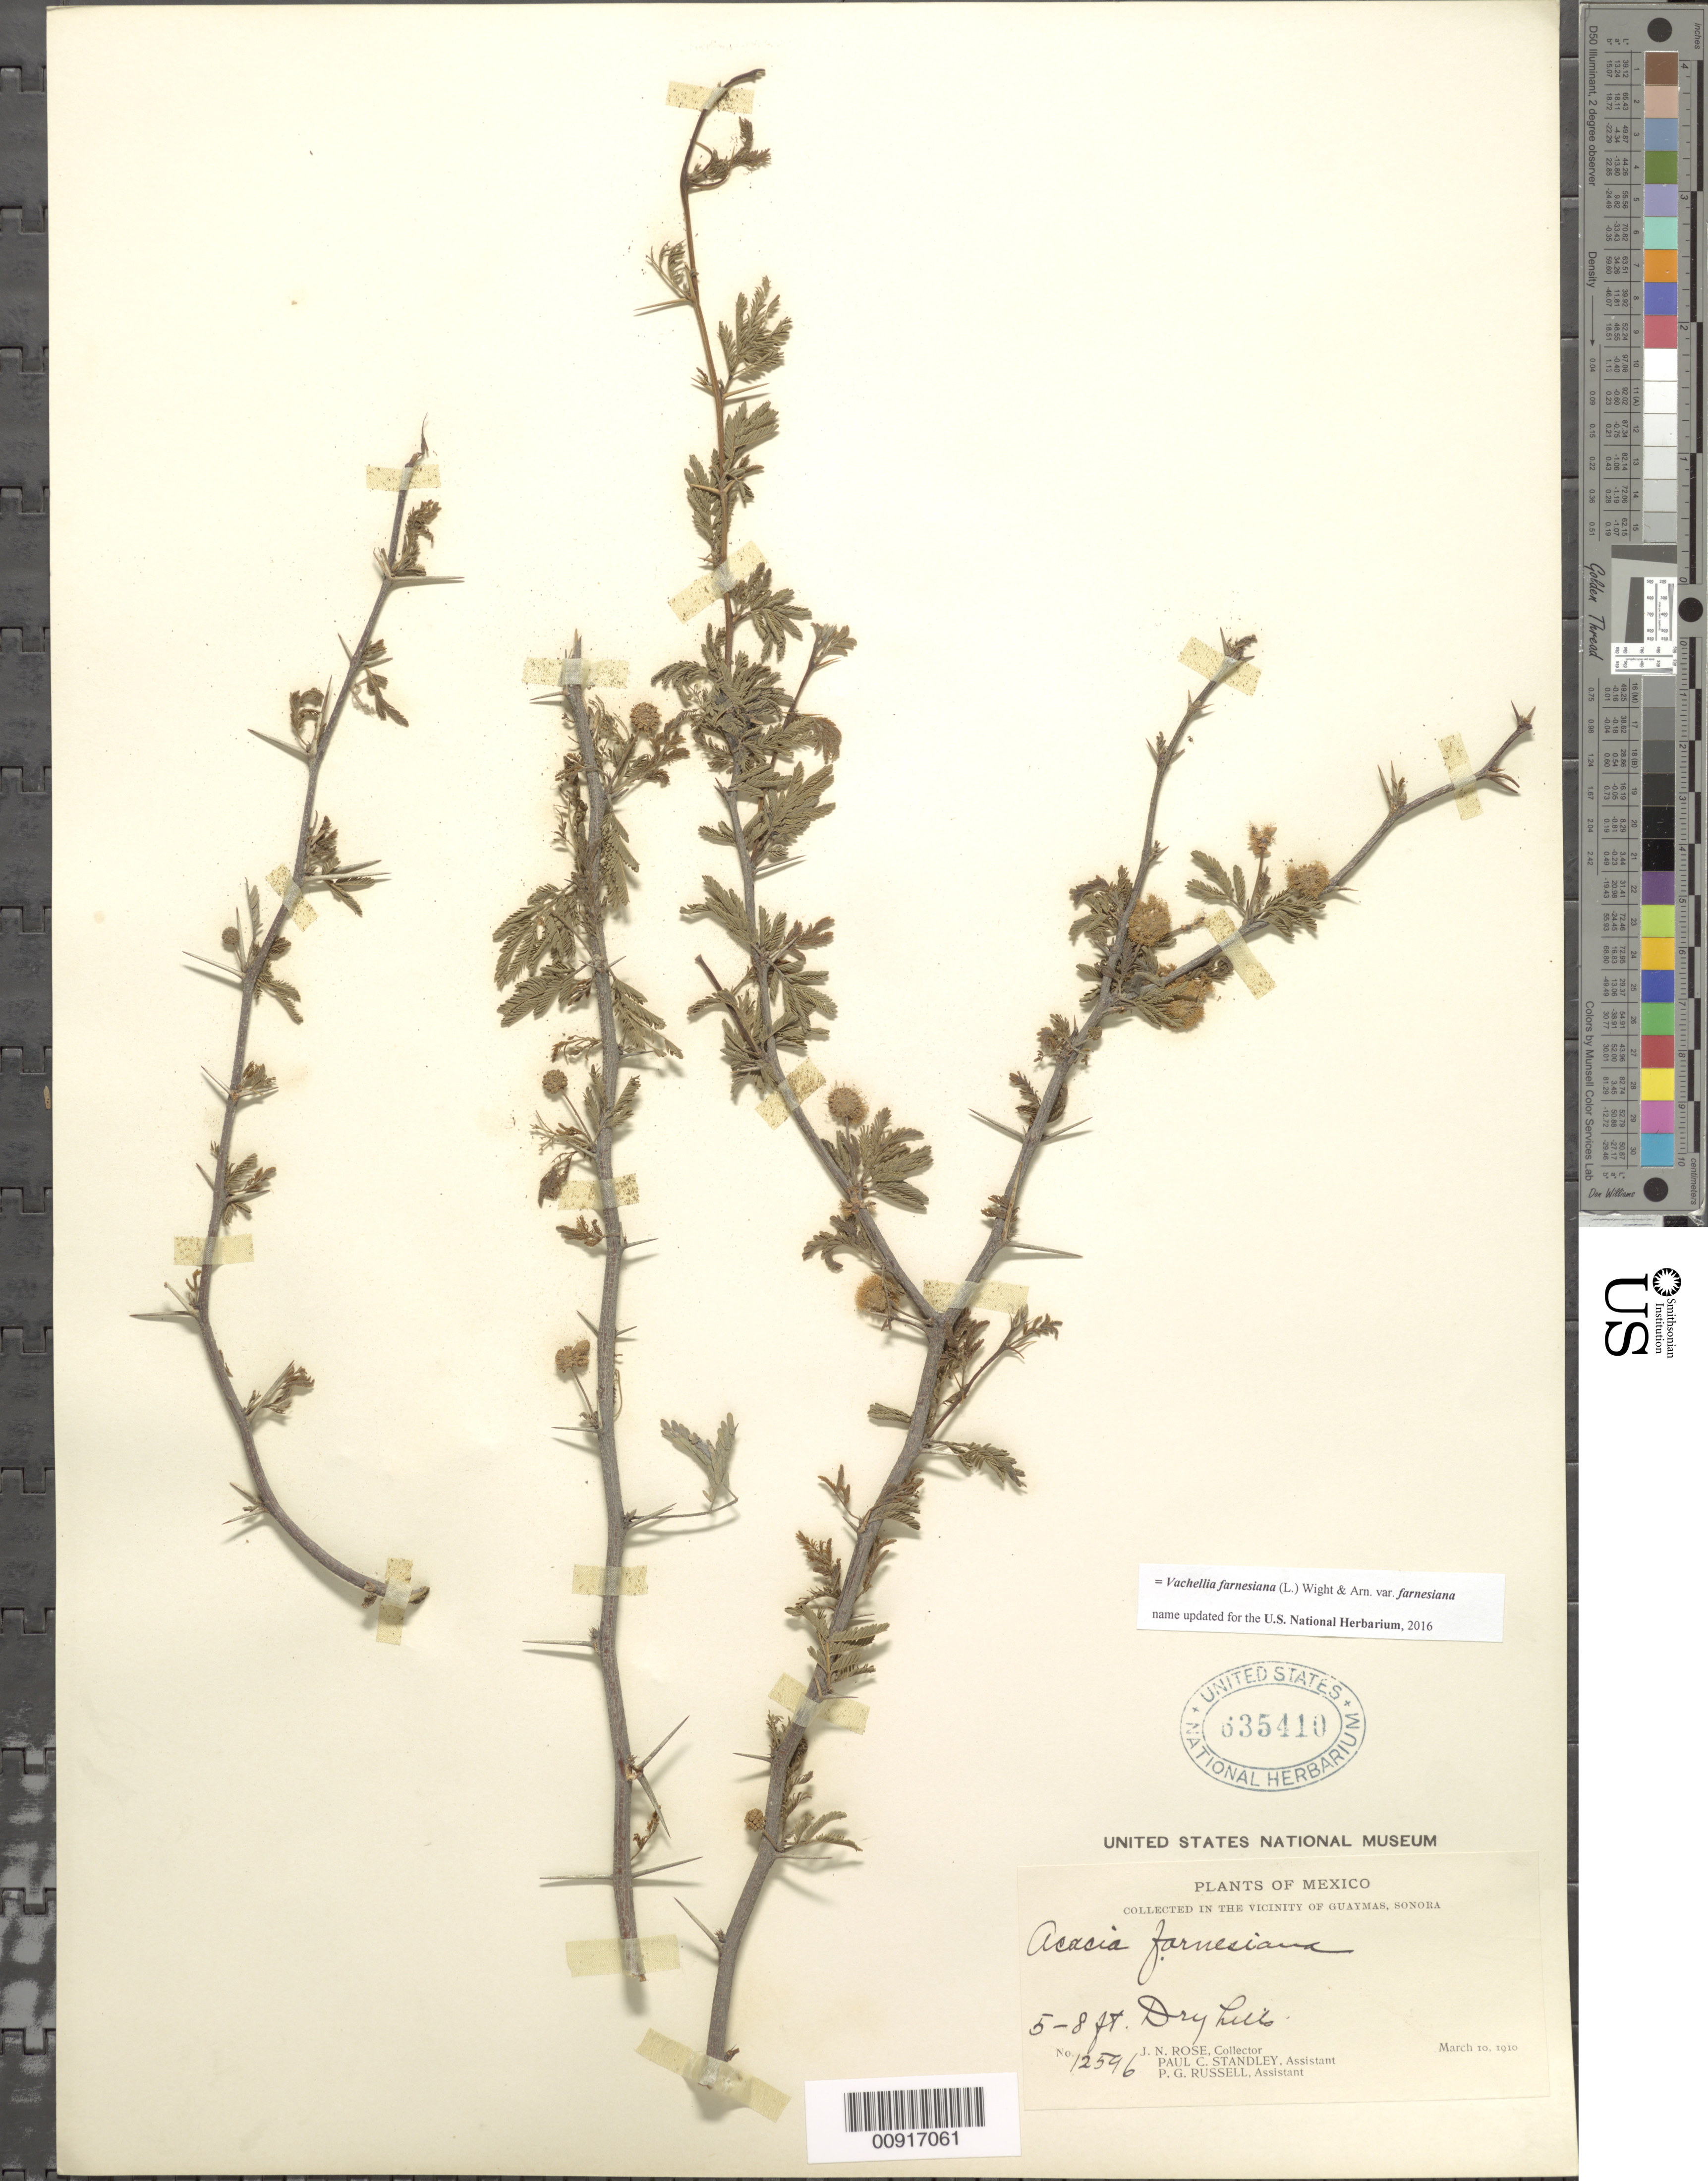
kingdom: Plantae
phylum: Tracheophyta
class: Magnoliopsida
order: Fabales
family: Fabaceae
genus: Vachellia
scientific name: Vachellia farnesiana var. farnesiana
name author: (L.) Wight & Arn.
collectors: J. N. Rose, P. C. Standley & P. G. Russell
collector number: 12596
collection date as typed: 10 Mar 1910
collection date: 1910-03-10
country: Mexico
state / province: Sonora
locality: In the vicinity of Guaymas, Sonora.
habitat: Dry hills.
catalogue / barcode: US 635410